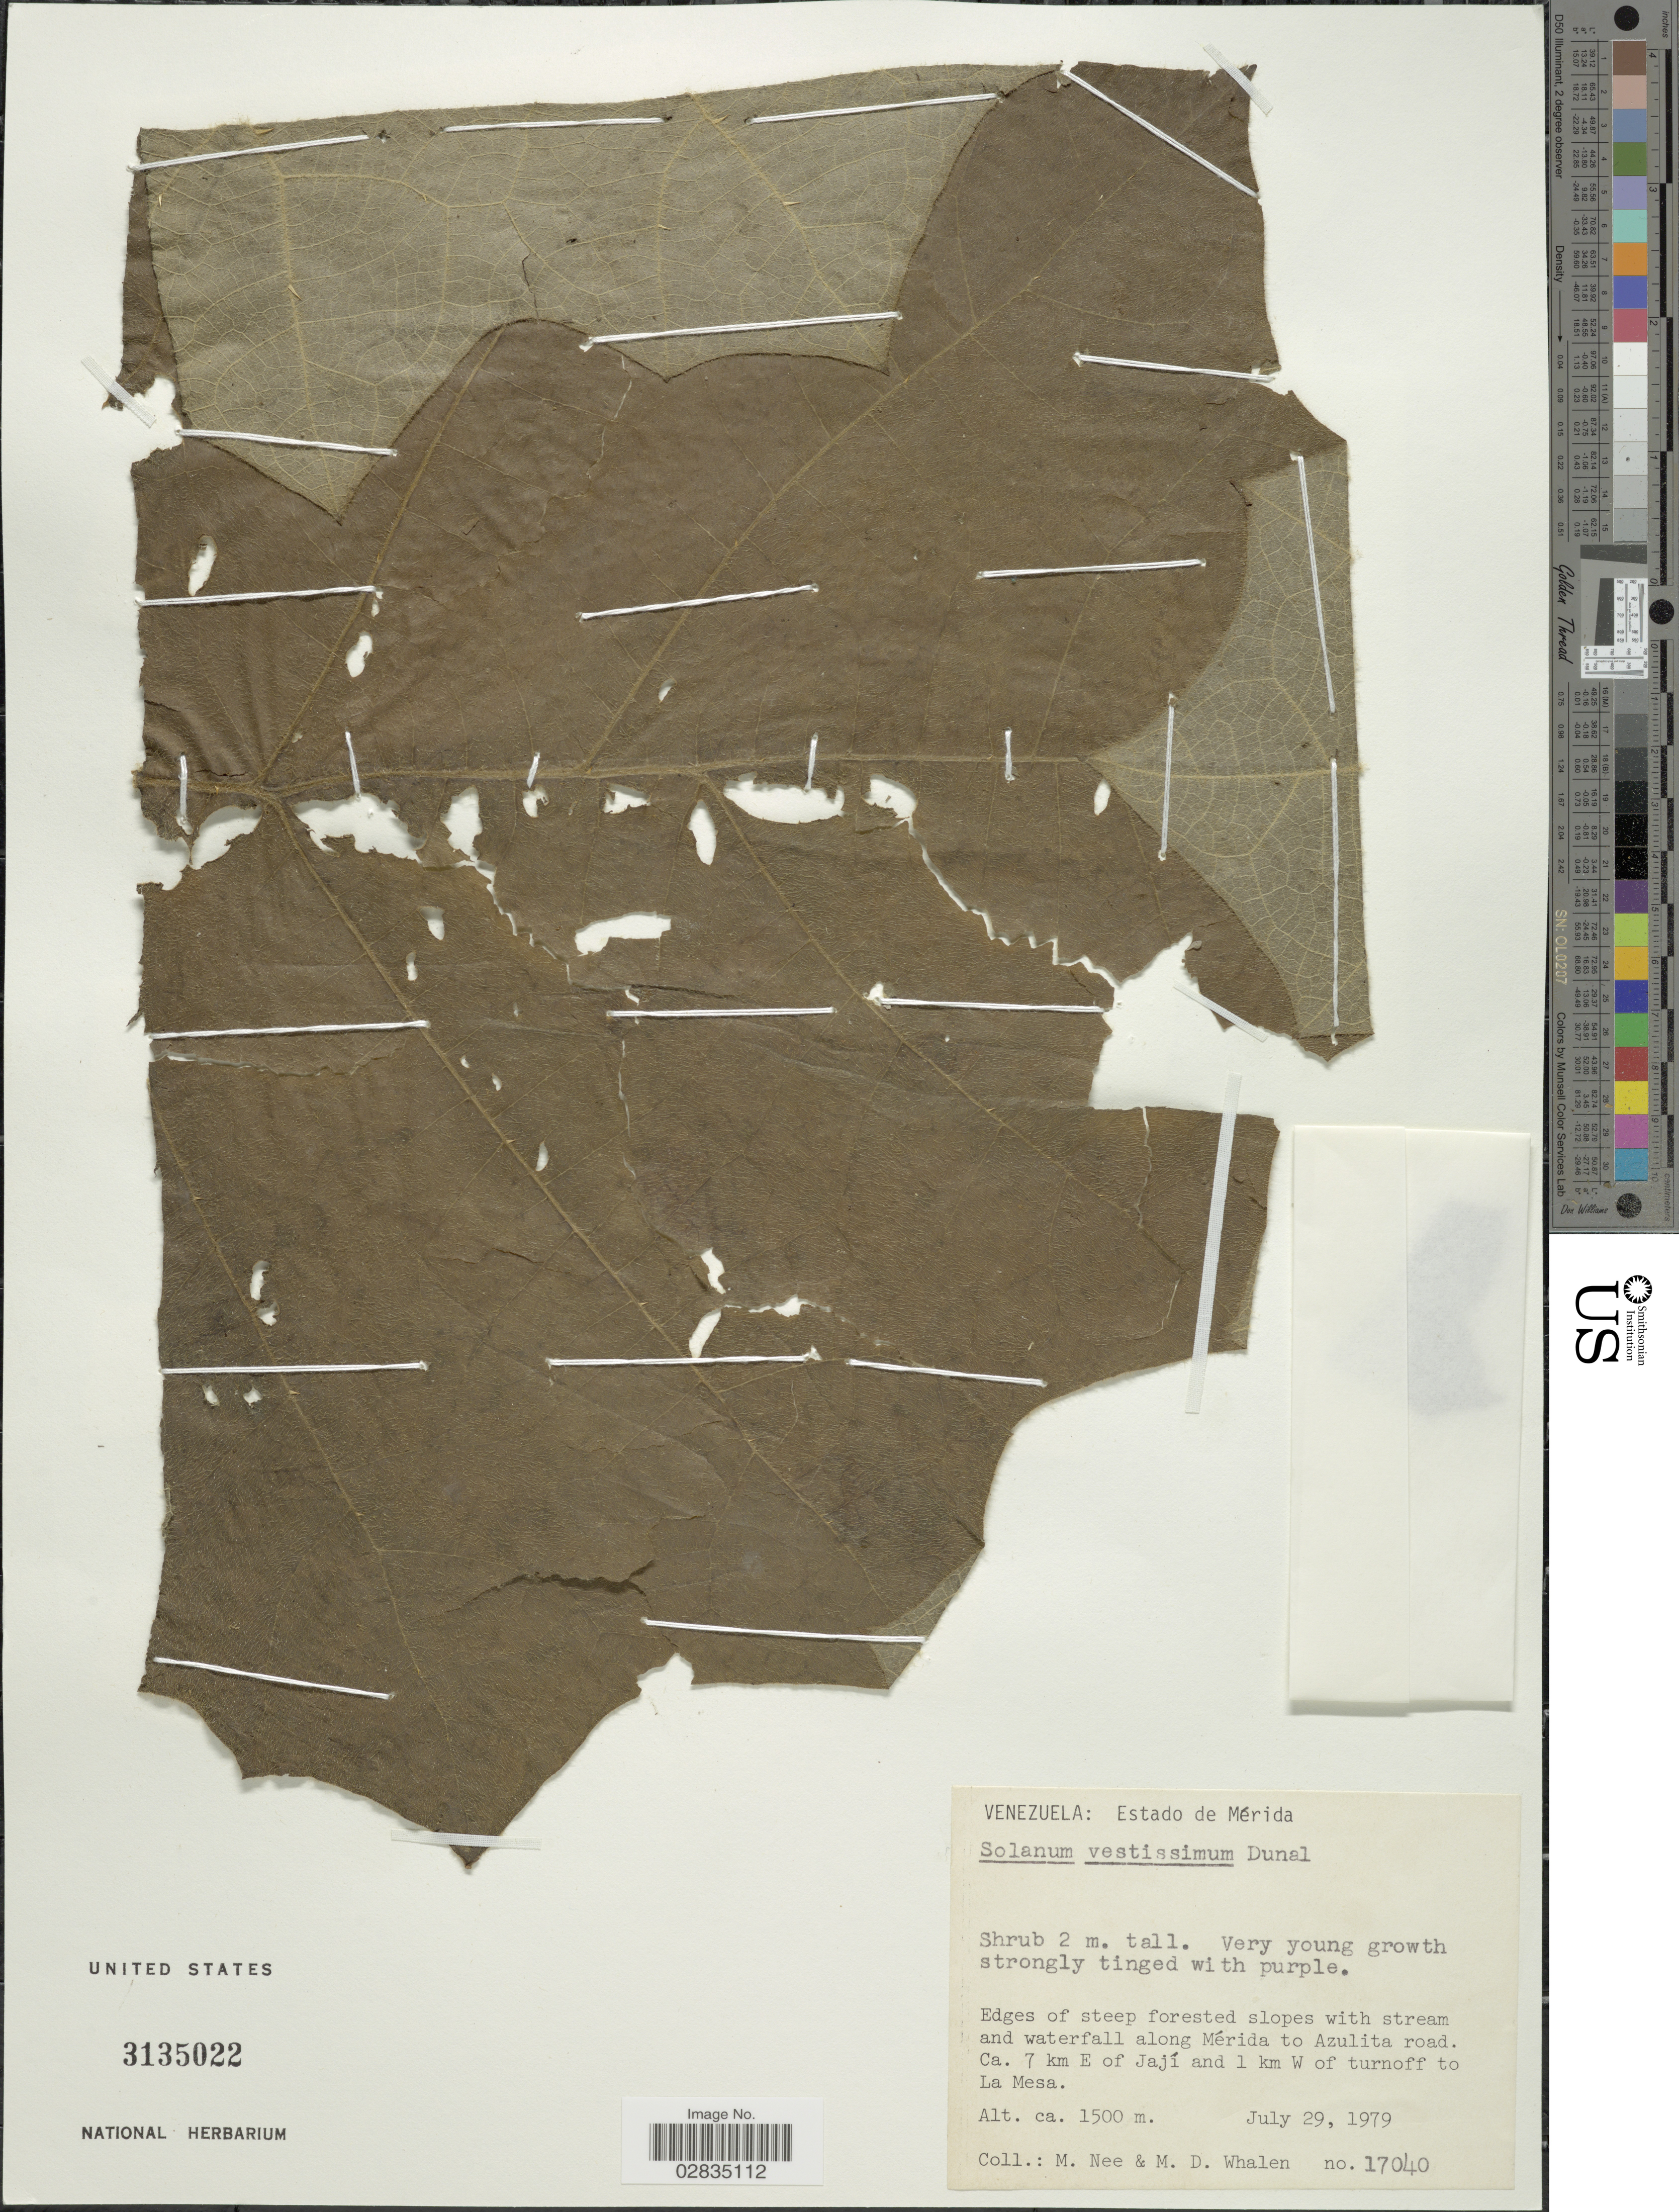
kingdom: Plantae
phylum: Tracheophyta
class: Magnoliopsida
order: Solanales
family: Solanaceae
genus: Solanum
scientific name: Solanum vestissimum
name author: Dunal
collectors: M. Nee & M. Whalen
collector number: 17040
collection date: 1979-07-29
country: Venezuela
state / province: Mérida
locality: Edges of steep forested slopes with streams and waterfall along Mérida to Azulita road., Ca. 7 km E of Jají and 1 km W of turnoff to La Mesa.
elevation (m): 1500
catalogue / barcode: US 3135022